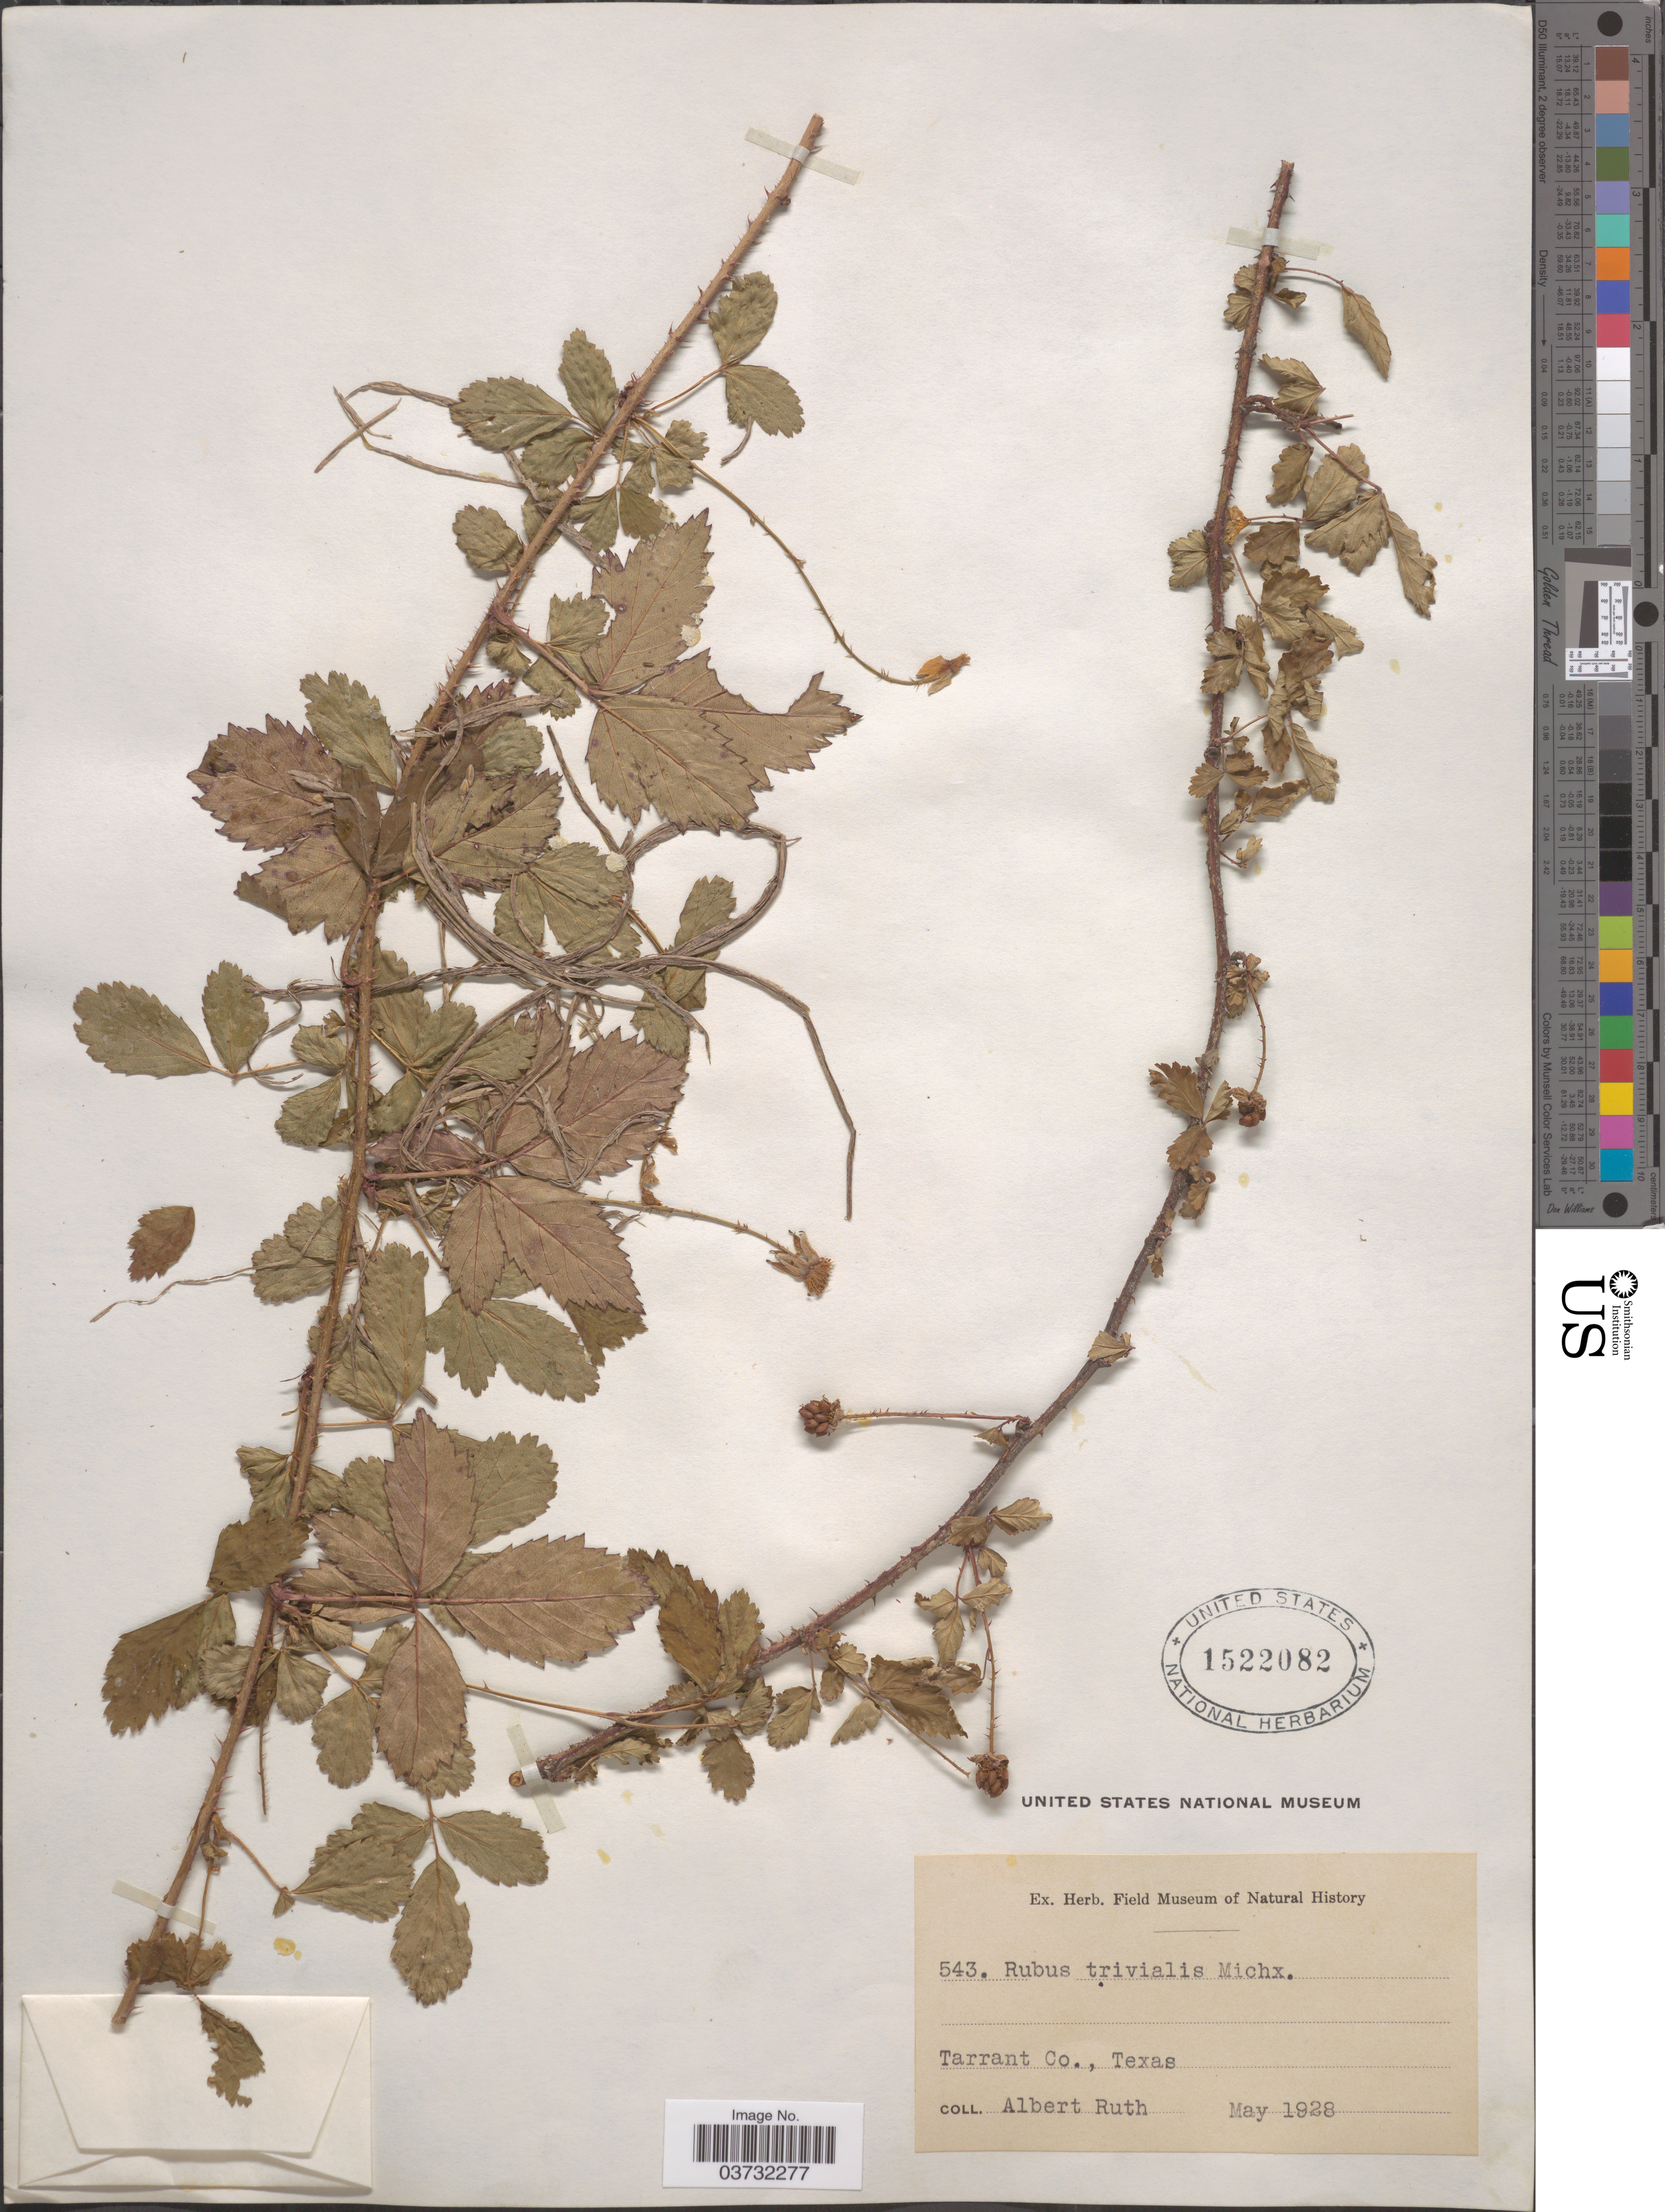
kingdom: Plantae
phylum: Tracheophyta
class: Magnoliopsida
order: Rosales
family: Rosaceae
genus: Rubus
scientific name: Rubus trivialis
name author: Michx.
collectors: A. Ruth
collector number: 543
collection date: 1928-05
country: United States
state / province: Texas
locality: Tarrant Co.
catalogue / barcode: US 1522082